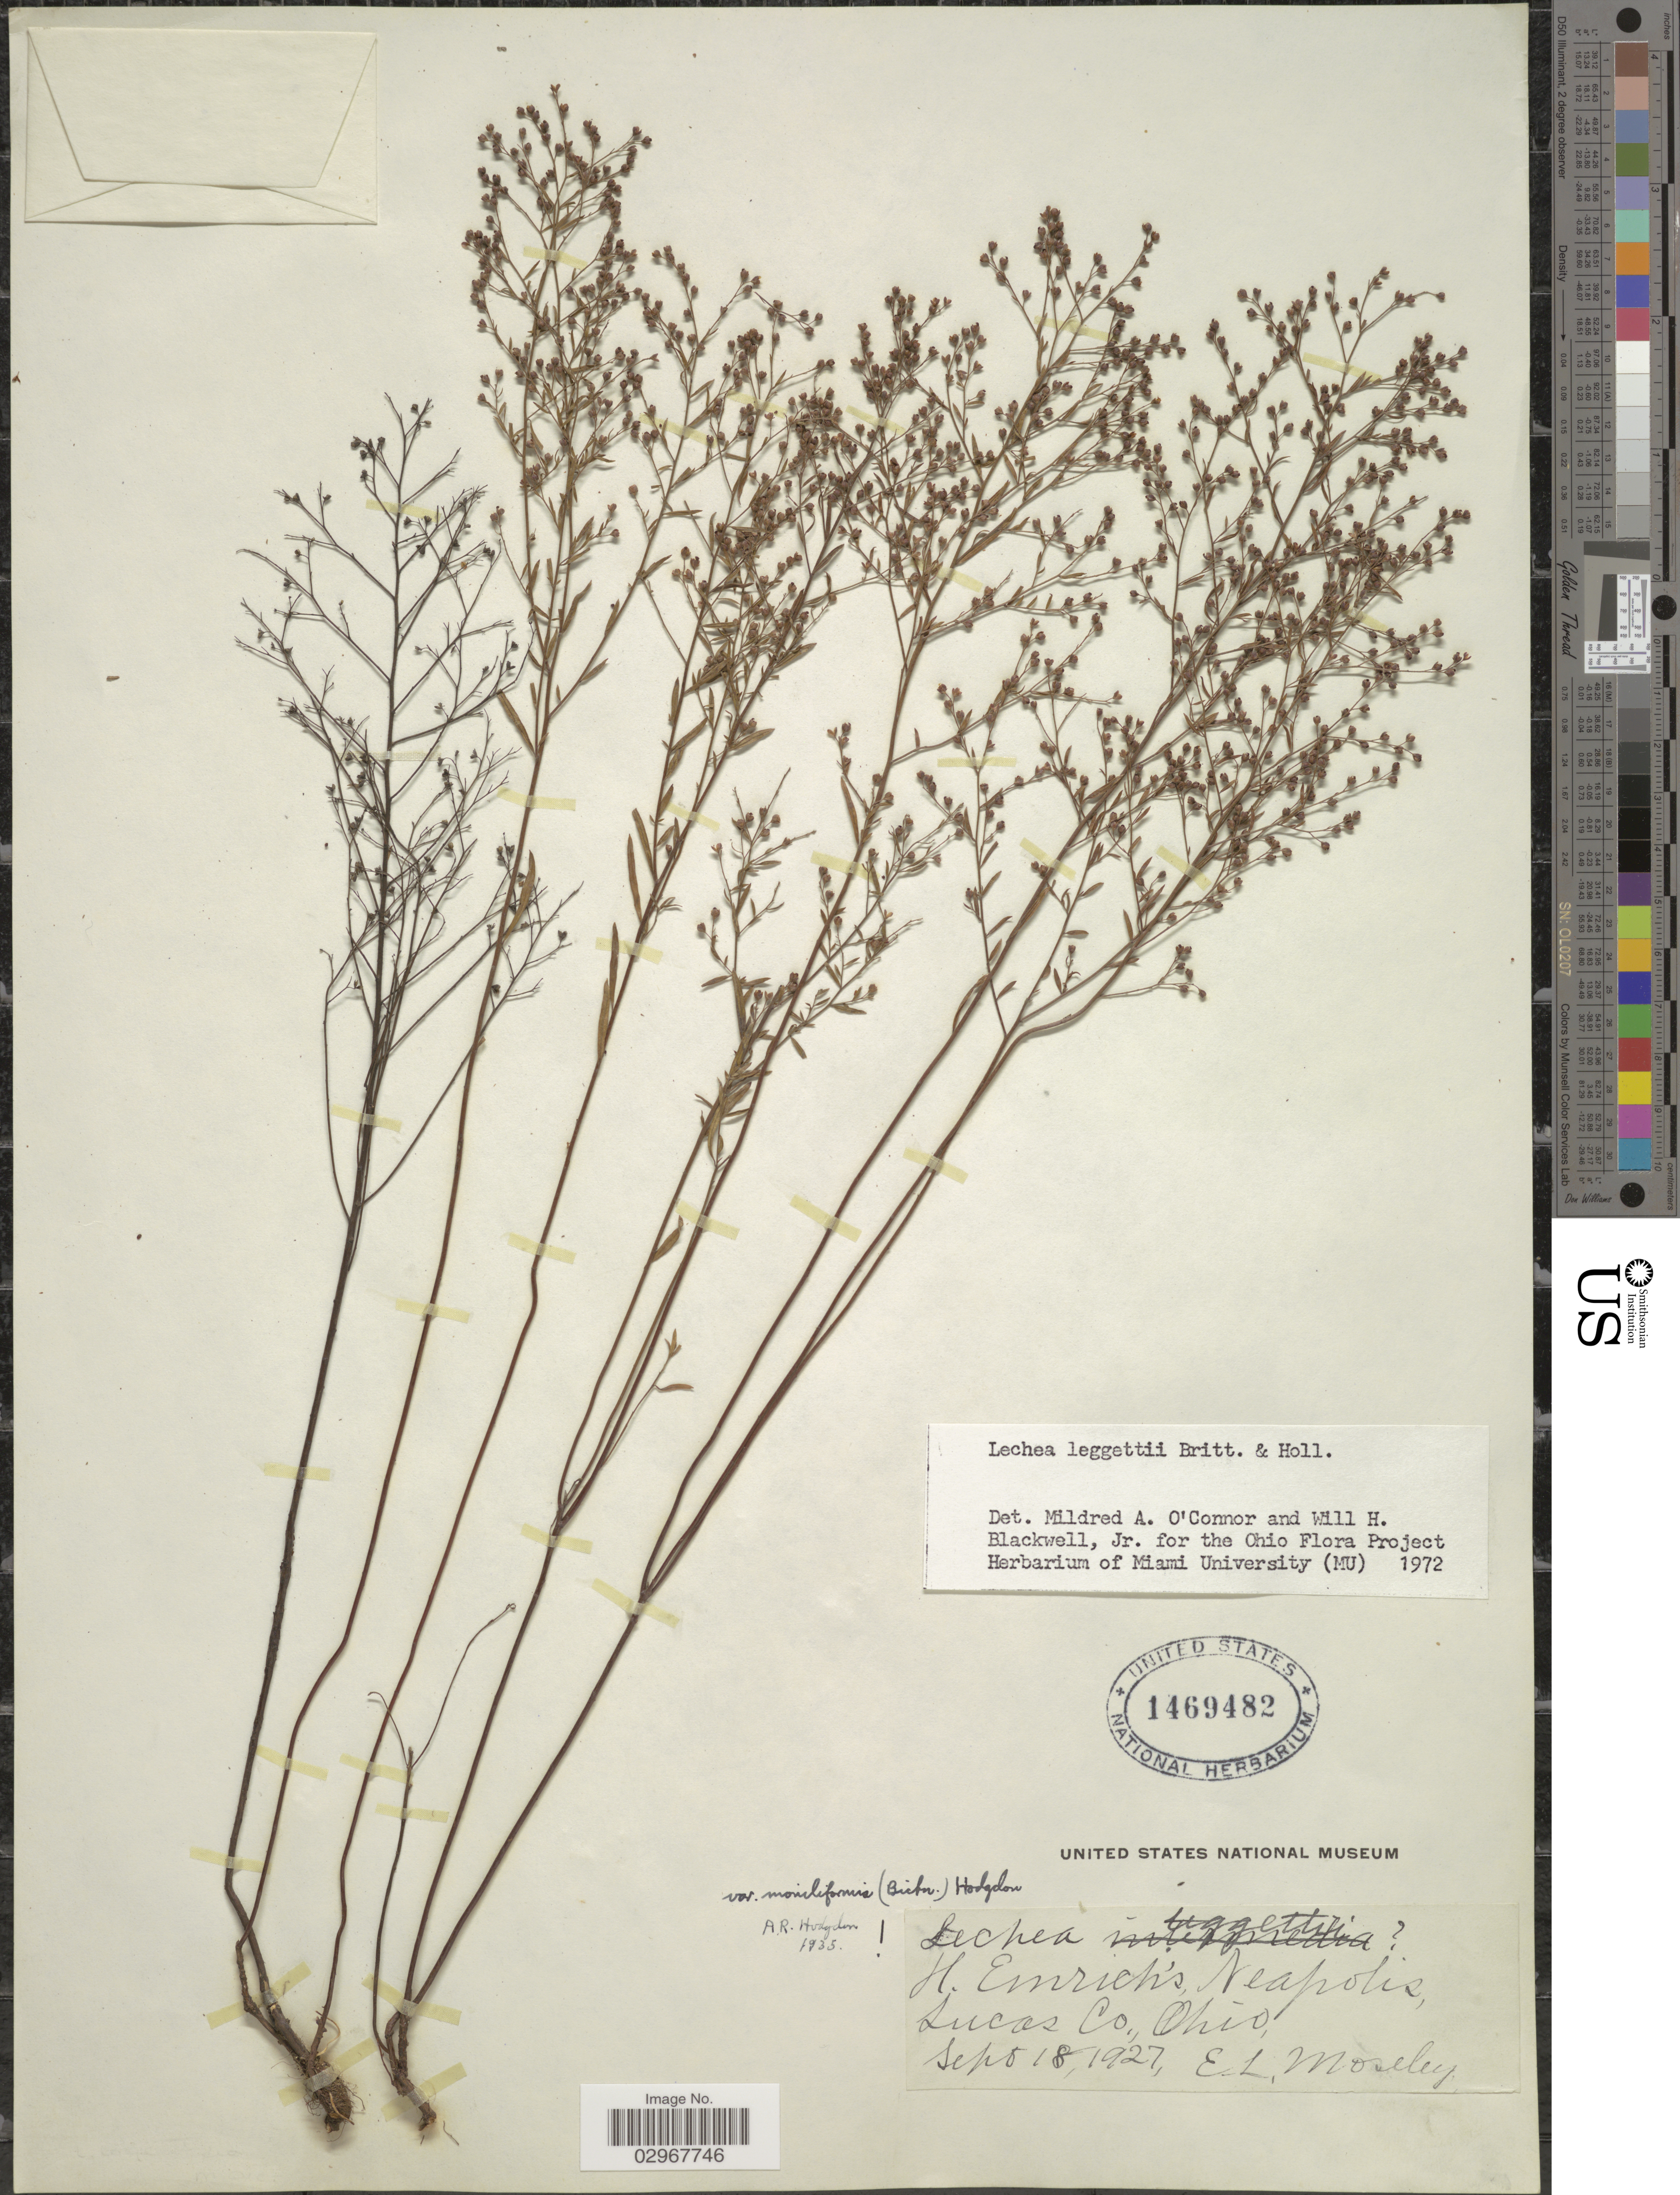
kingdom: Plantae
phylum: Tracheophyta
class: Magnoliopsida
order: Malvales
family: Cistaceae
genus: Lechea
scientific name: Lechea leggettii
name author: Britton & Hollick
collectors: E. Moseley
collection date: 1927-09-18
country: United States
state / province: Ohio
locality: H. Emrich's, Neapolis, Lucas Co.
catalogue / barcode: US 1469482